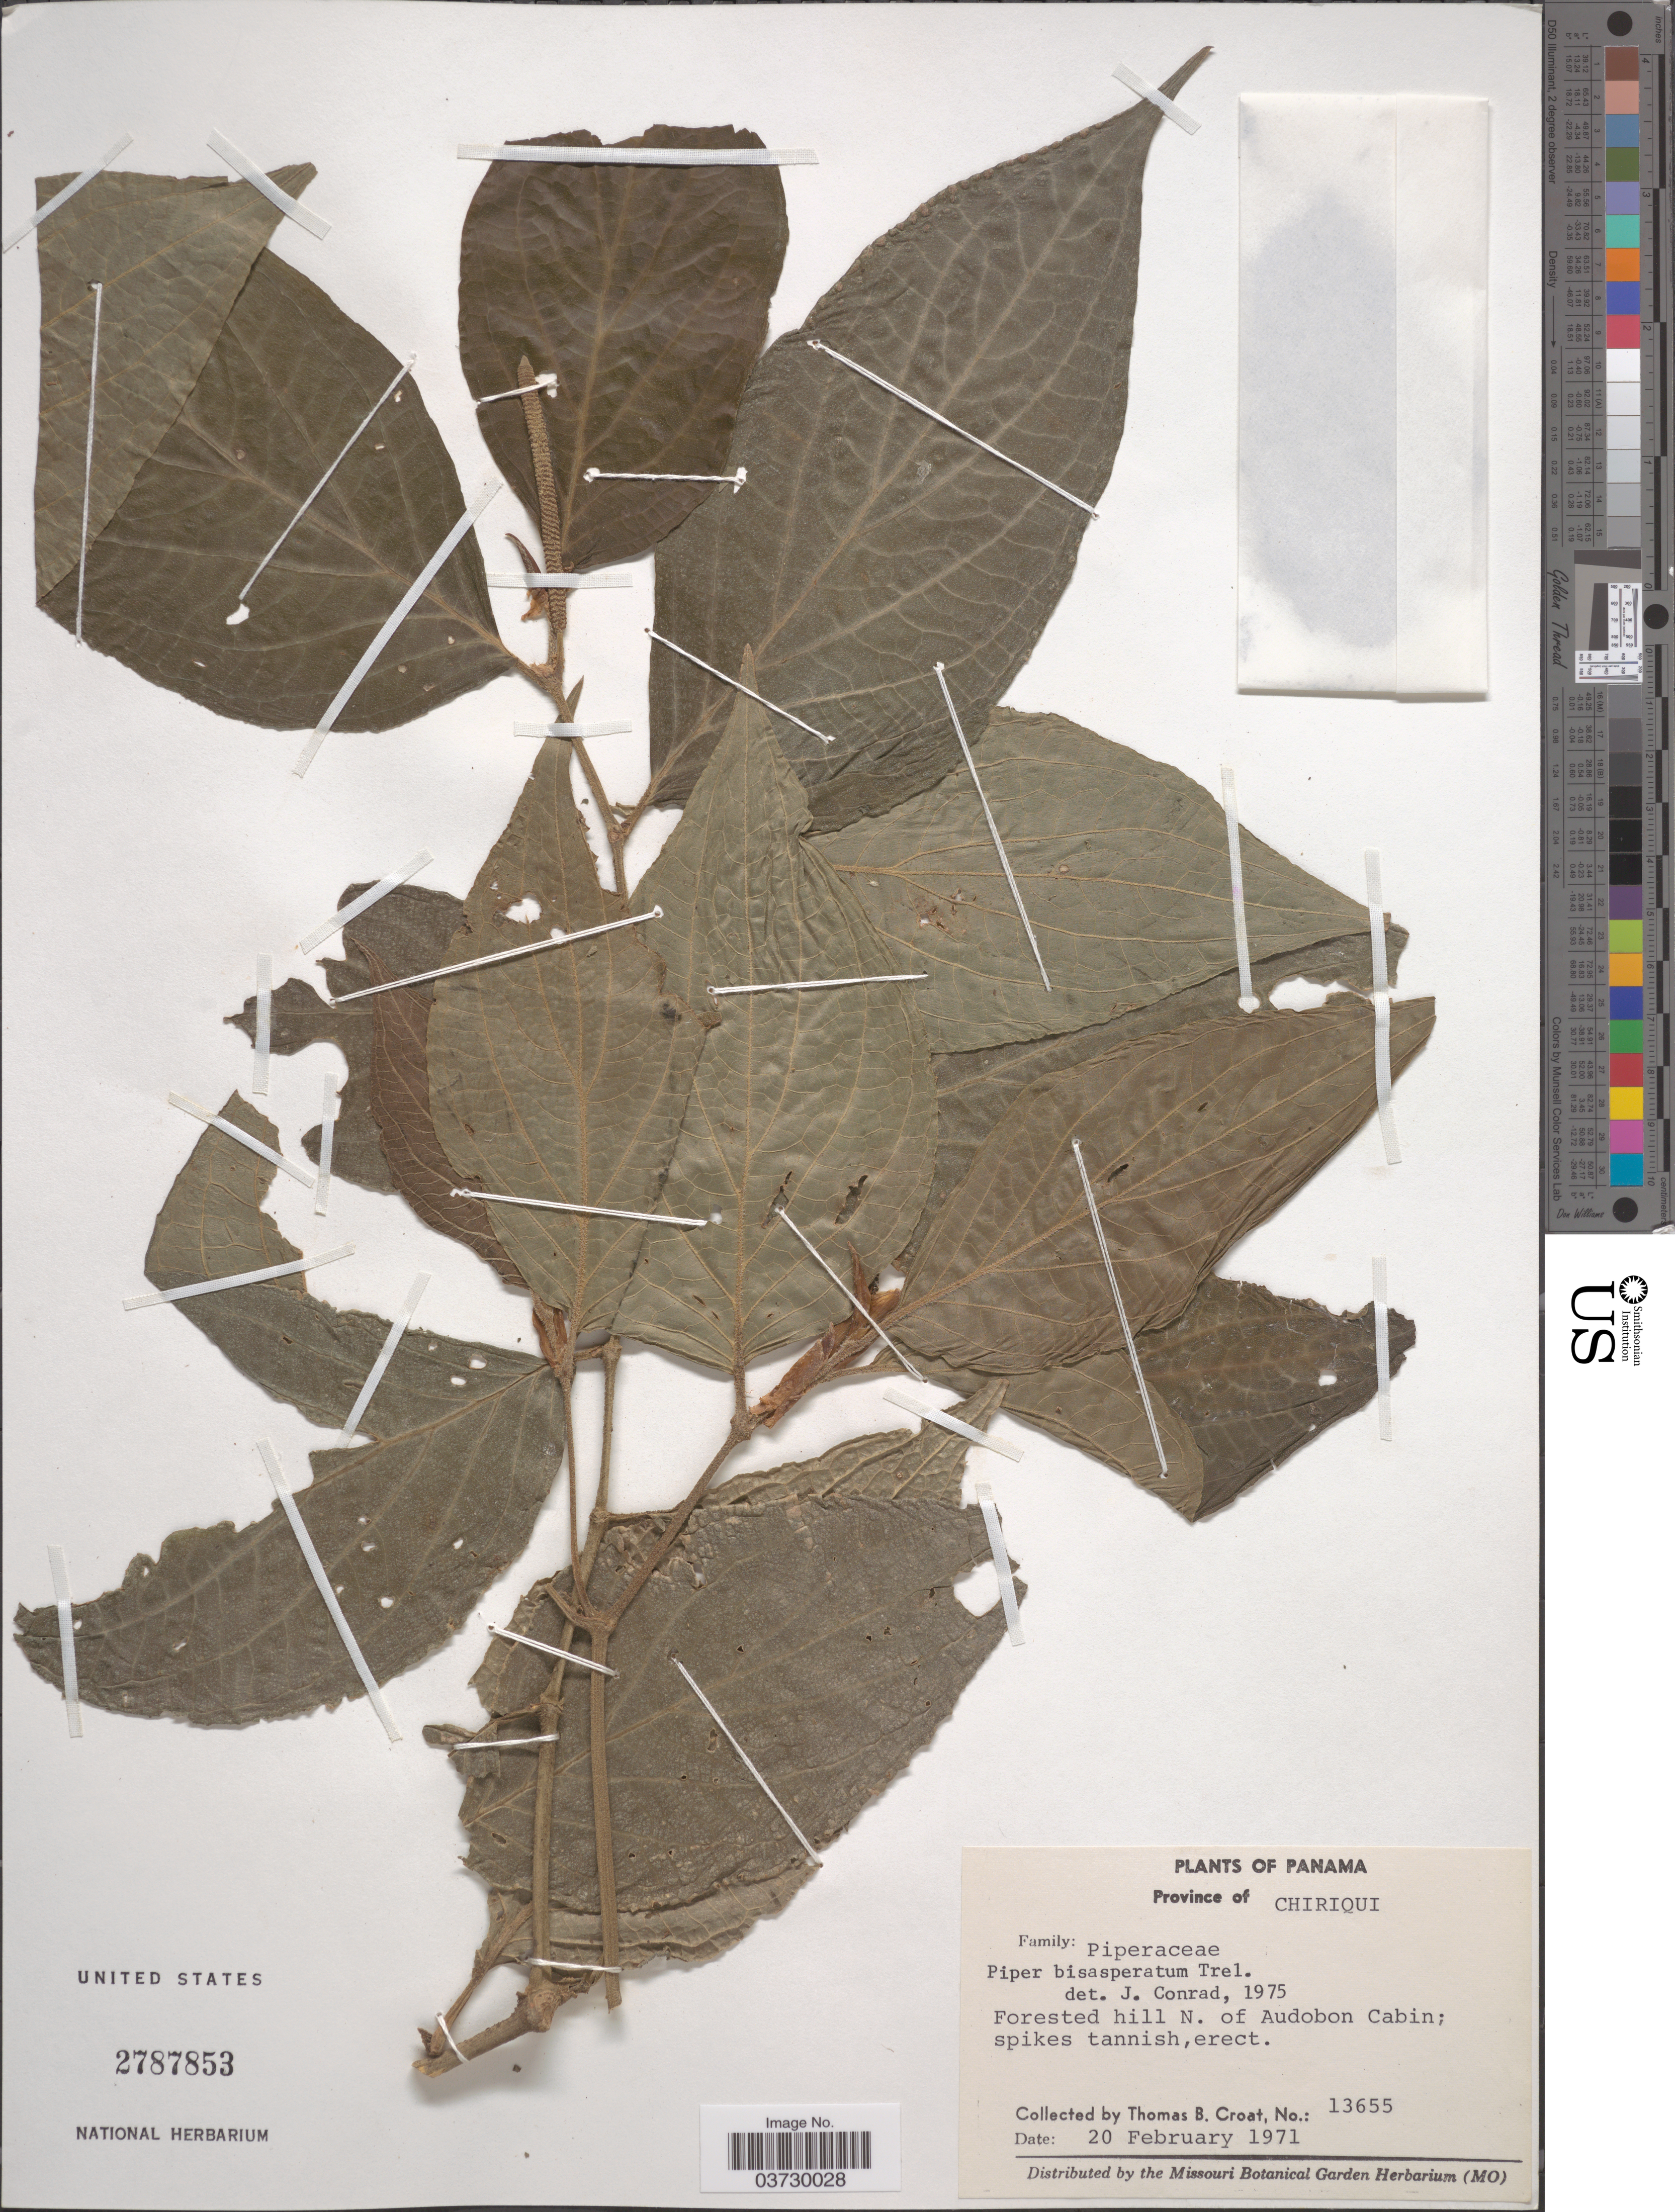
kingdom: Plantae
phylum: Tracheophyta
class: Magnoliopsida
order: Piperales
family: Piperaceae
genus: Piper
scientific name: Piper bisasperatum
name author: Trel.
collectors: T. B. Croat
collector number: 13655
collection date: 1971-02-20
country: Panama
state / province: Chiriqui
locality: Forested hill N. of Audobon Cabin.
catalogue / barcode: US 2787853